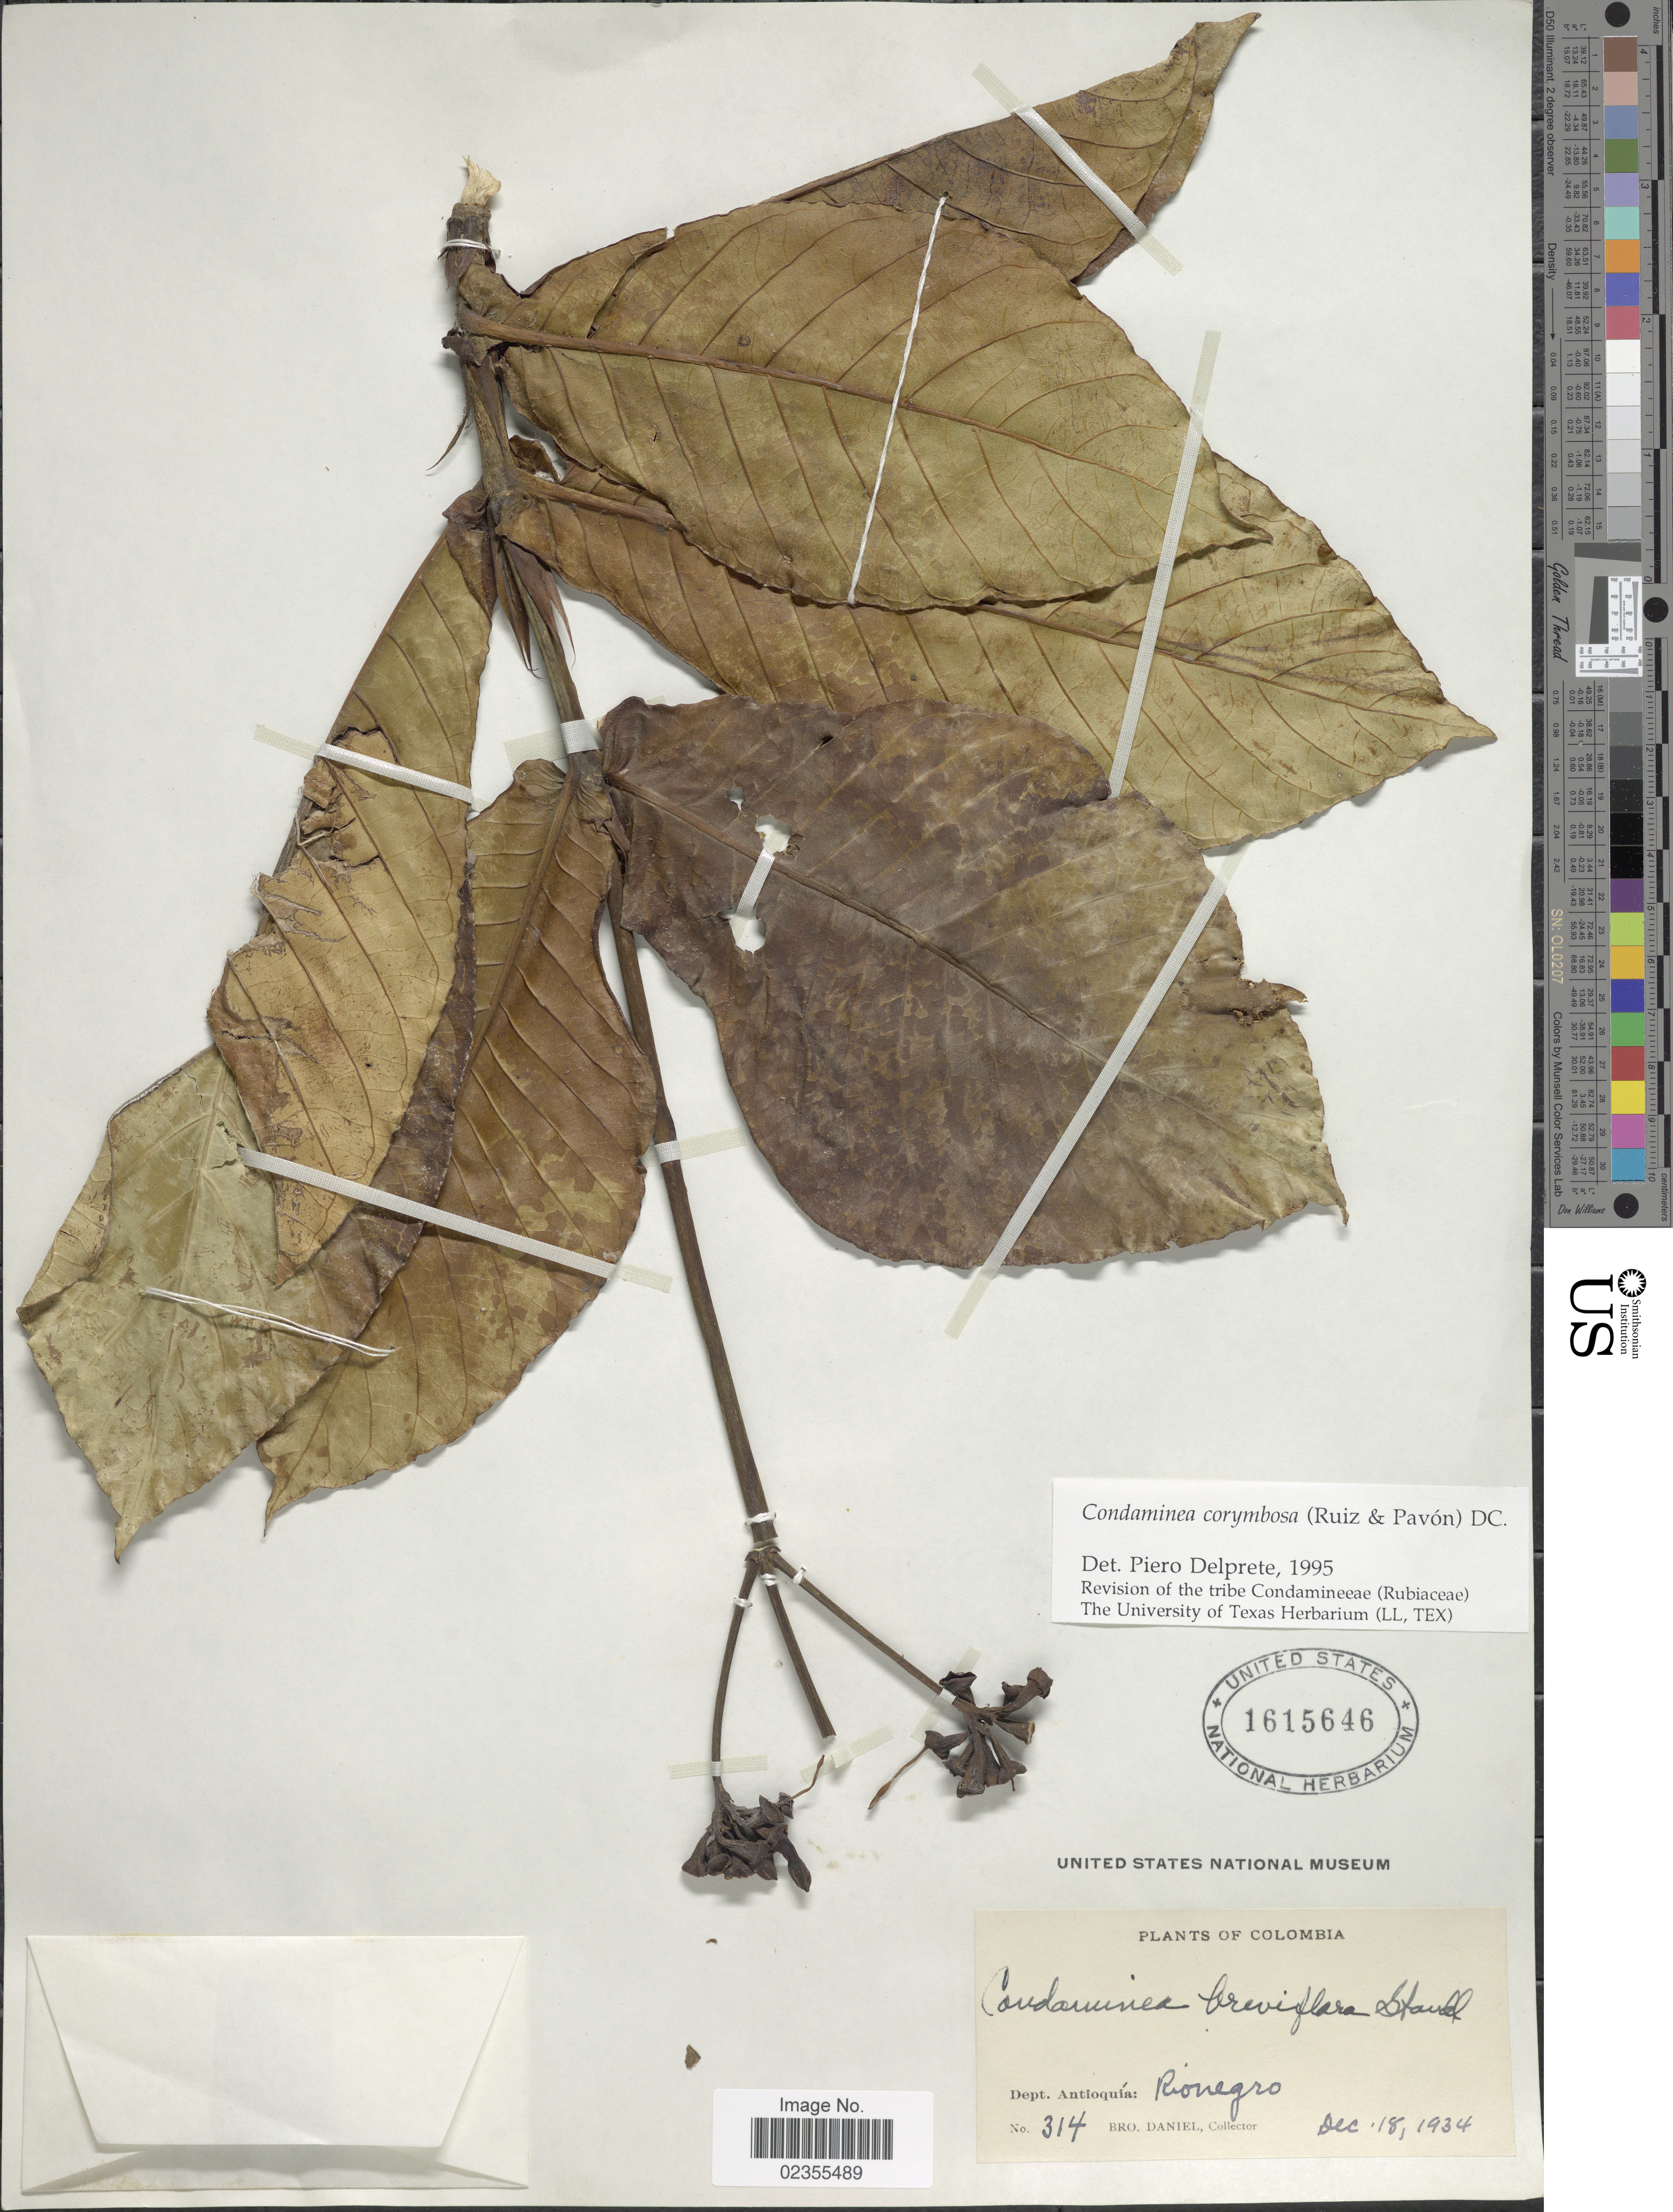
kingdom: Plantae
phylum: Tracheophyta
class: Magnoliopsida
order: Gentianales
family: Rubiaceae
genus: Condaminea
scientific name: Condaminea corymbosa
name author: (Ruiz & Pav.) DC.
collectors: Bro. Daniel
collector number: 314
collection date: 1934-12-18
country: Colombia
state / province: Antioquia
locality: Rionegro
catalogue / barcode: US 1615646